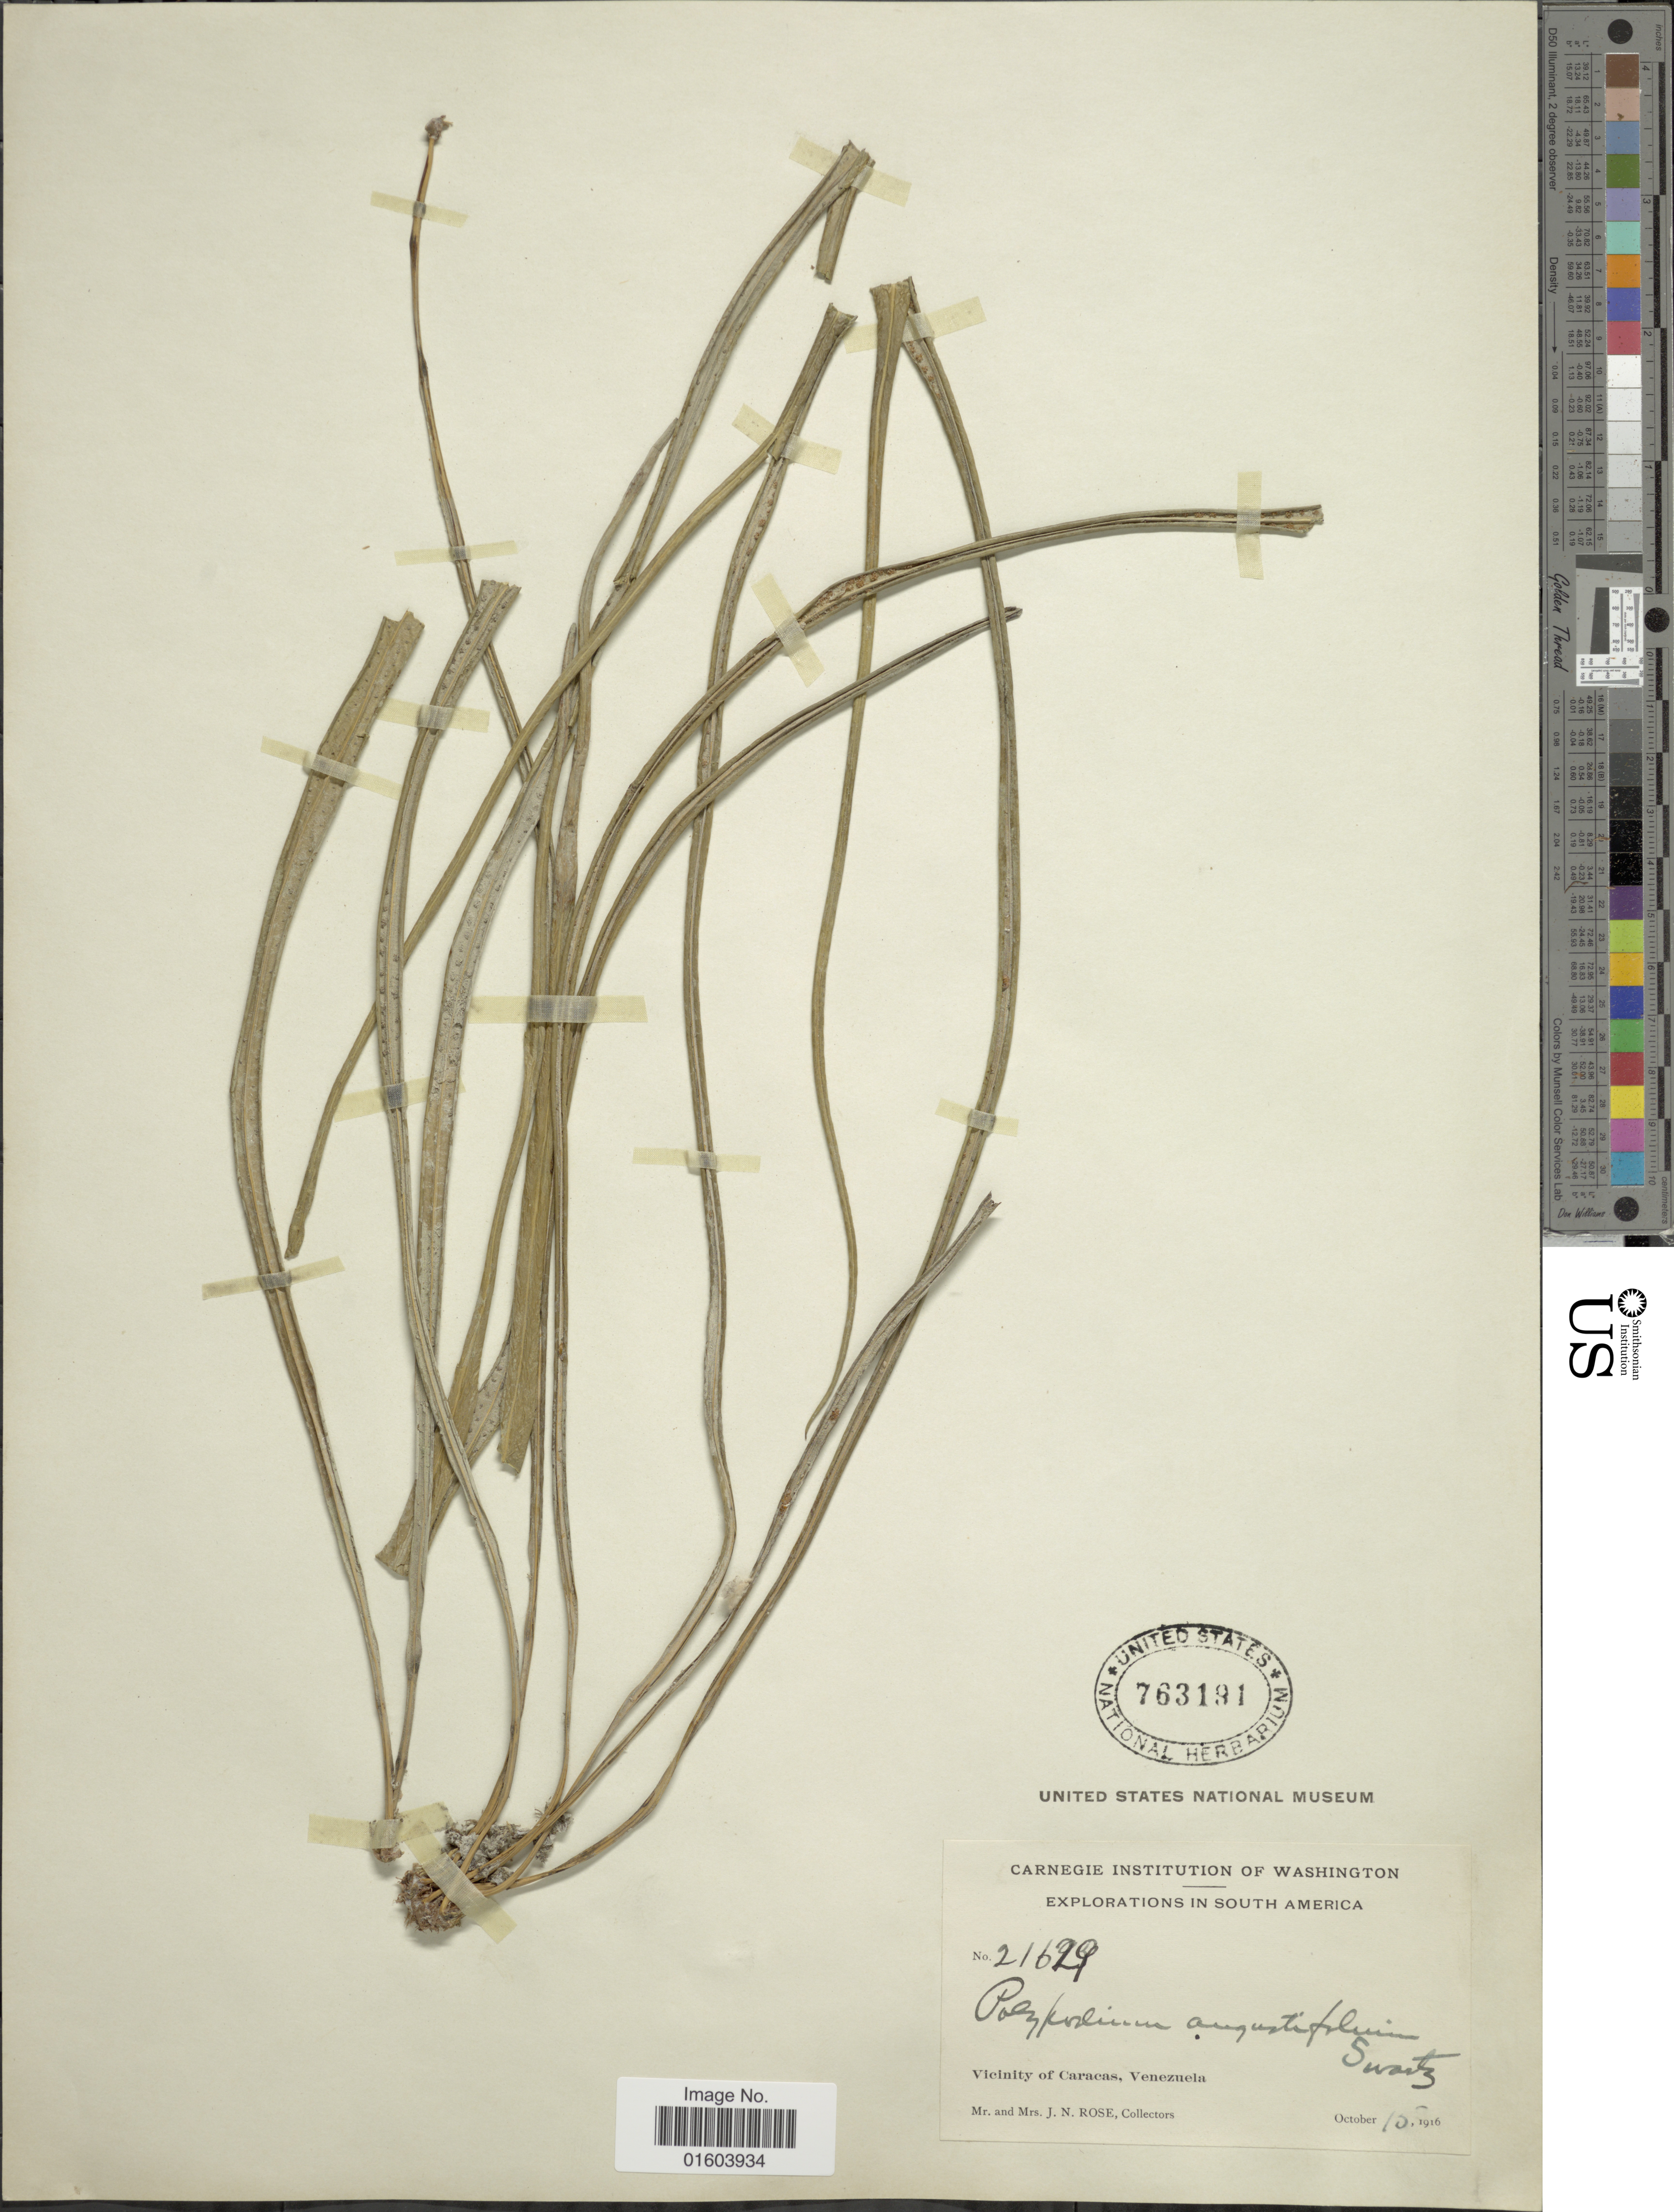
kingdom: Plantae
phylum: Tracheophyta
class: Polypodiopsida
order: Polypodiales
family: Polypodiaceae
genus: Campyloneurum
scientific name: Campyloneurum angustifolium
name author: (Sw.) Fée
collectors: J. N. Rose & L. B. Rose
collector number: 21629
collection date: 1916-10-15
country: Venezuela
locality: South America. Vicinity of Caracas, Venezuela.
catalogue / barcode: US 763191